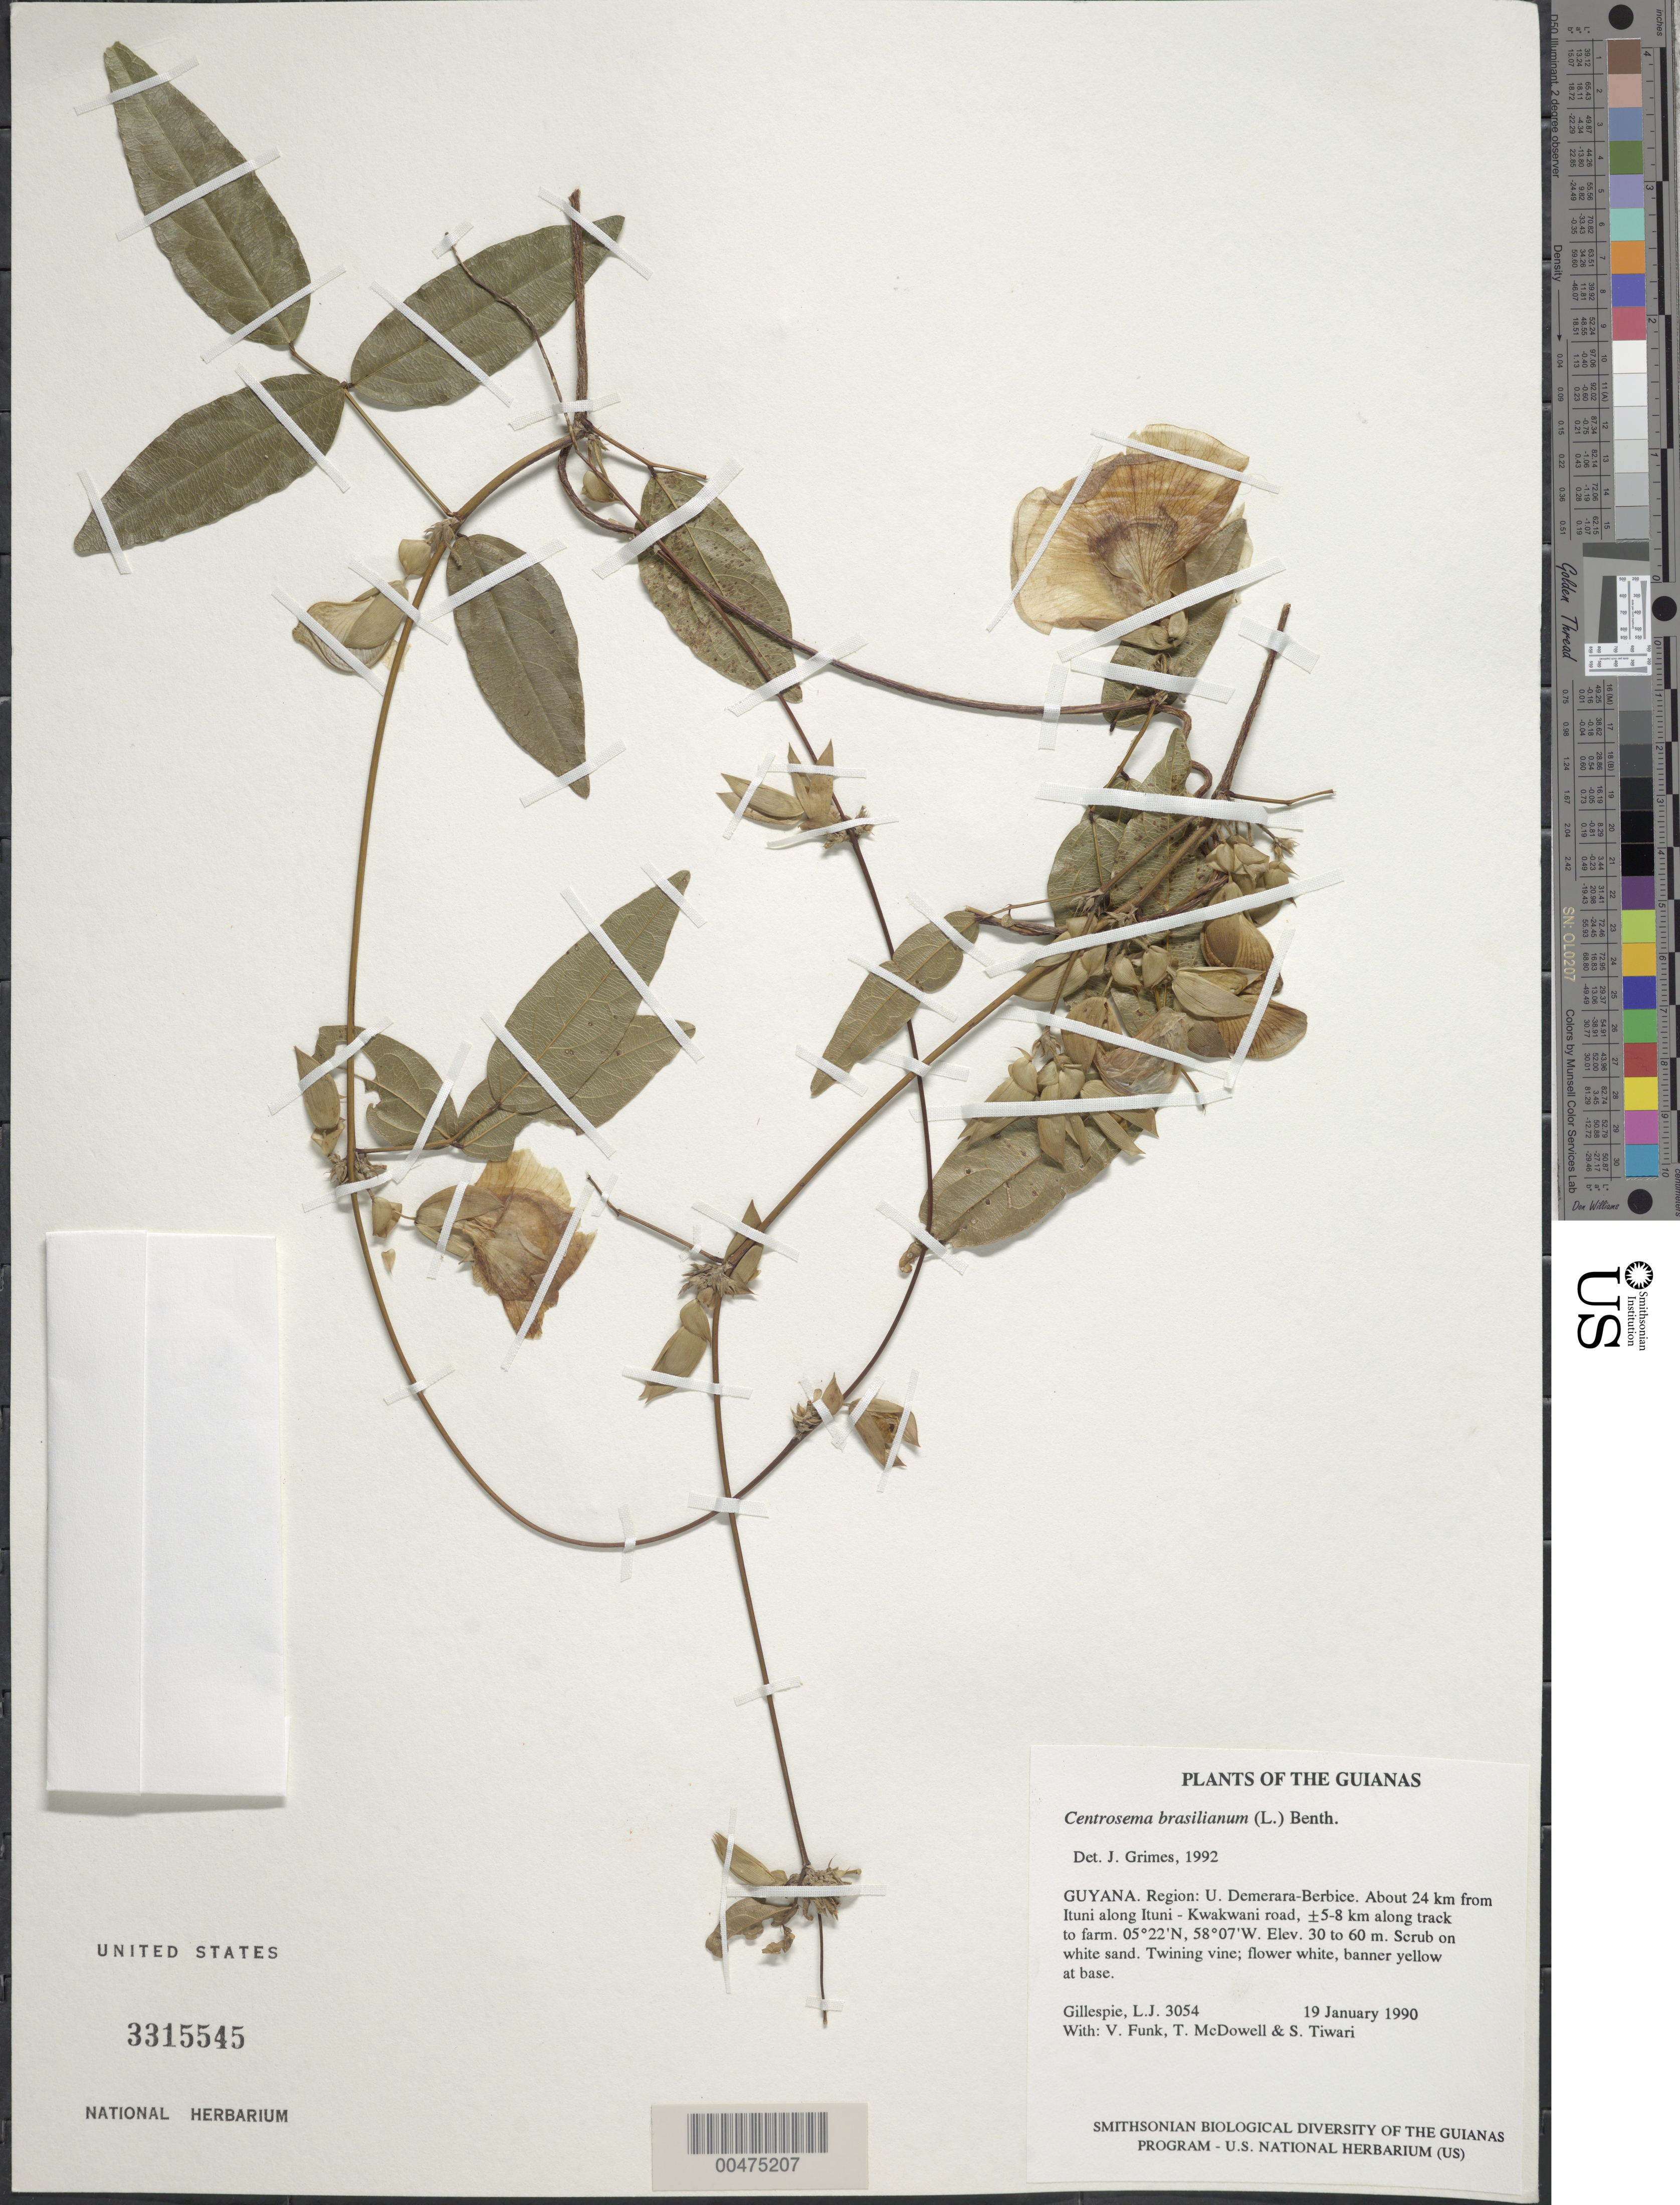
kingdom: Plantae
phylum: Tracheophyta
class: Magnoliopsida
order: Fabales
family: Fabaceae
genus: Centrosema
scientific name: Centrosema brasilianum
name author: (L.) Benth.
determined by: Grimes, J.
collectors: L. J. Gillespie, V. Funk, T. McDowell & S. Tiwari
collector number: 3054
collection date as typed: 19 January 1990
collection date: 1990-01-19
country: Guyana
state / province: U. Demerara-Berbice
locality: About 24 km from Ituni along Ituni - Kwakwani road, ±5-8 km along track to farm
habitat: Scrub on white sand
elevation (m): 30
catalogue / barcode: US 3315545